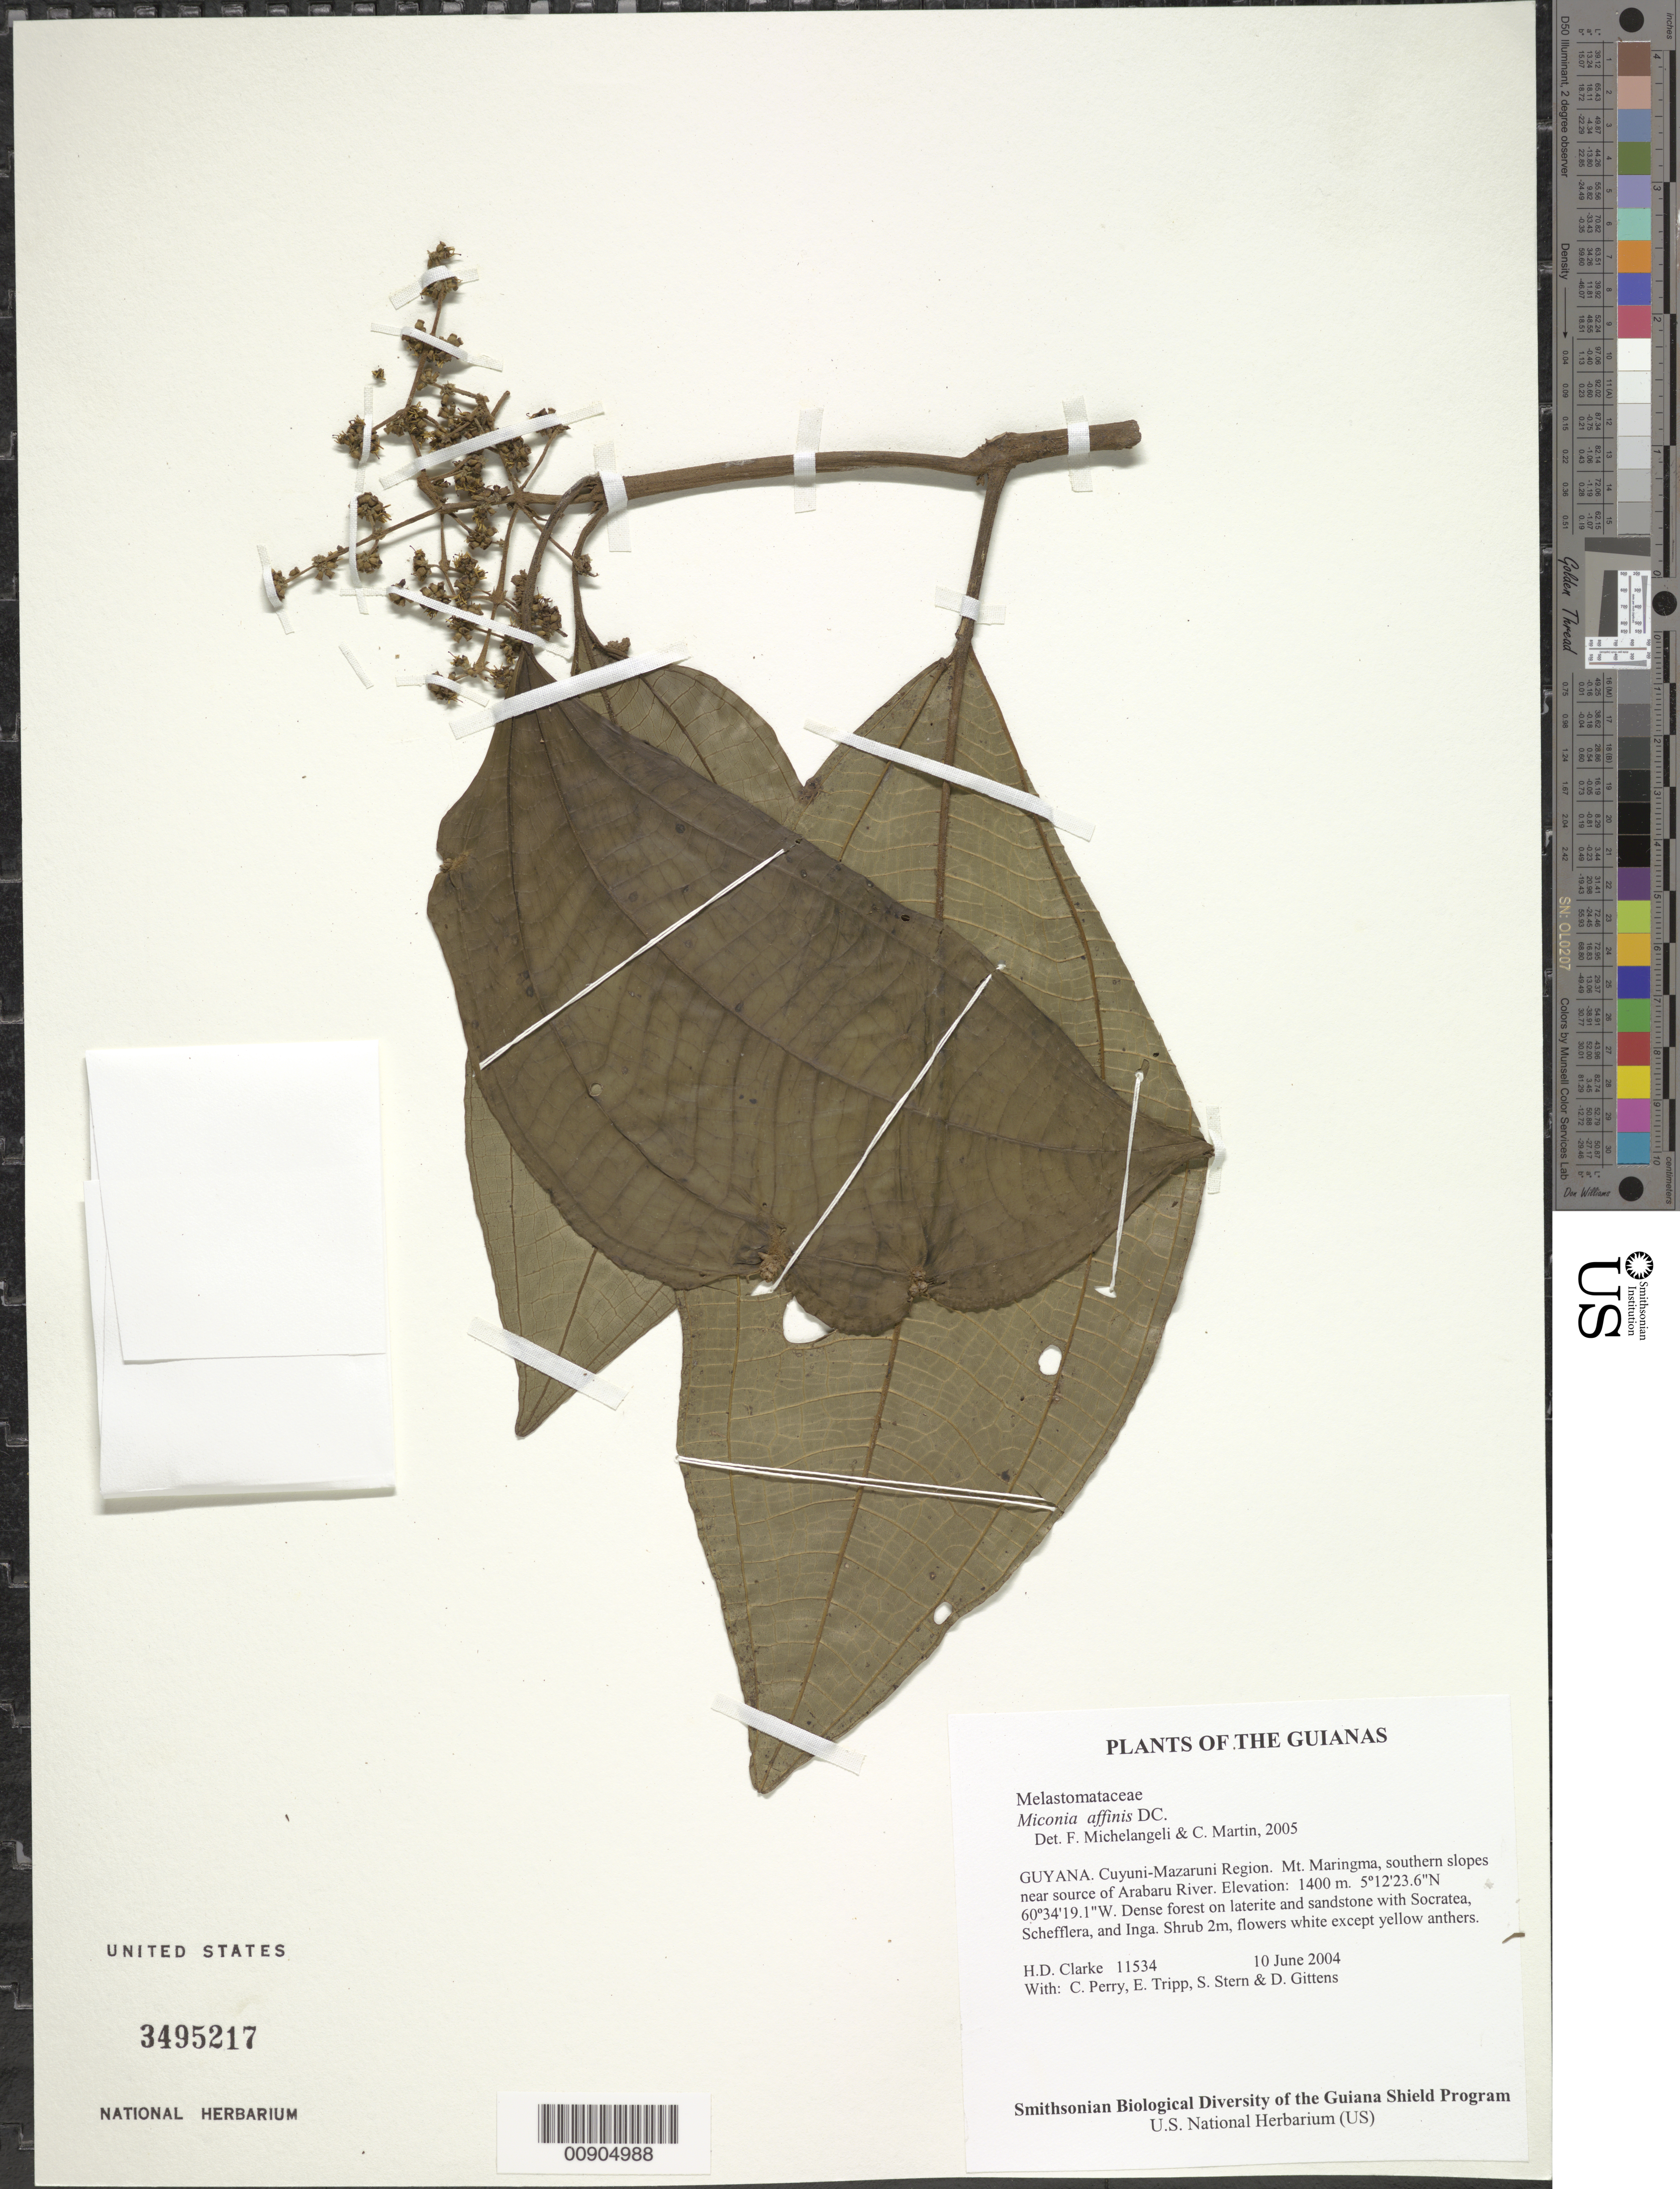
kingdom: Plantae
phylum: Tracheophyta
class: Magnoliopsida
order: Myrtales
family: Melastomataceae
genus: Miconia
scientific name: Miconia affinis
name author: DC.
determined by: Michelangeli, F. A.; Martin, C.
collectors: H. D. Clarke, C. Perry, E. Tripp, S. R. Stern & D. Gittens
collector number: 11534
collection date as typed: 10 June 2004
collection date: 2004-06-10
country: Guyana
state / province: Cuyuni-Mazaruni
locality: Mt. Maringma, southern slopes near source of Arabaru River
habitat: Dense forest on laterite and sandstone with Socratea, Schefflera, and Inga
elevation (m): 1400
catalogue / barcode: US 3495217